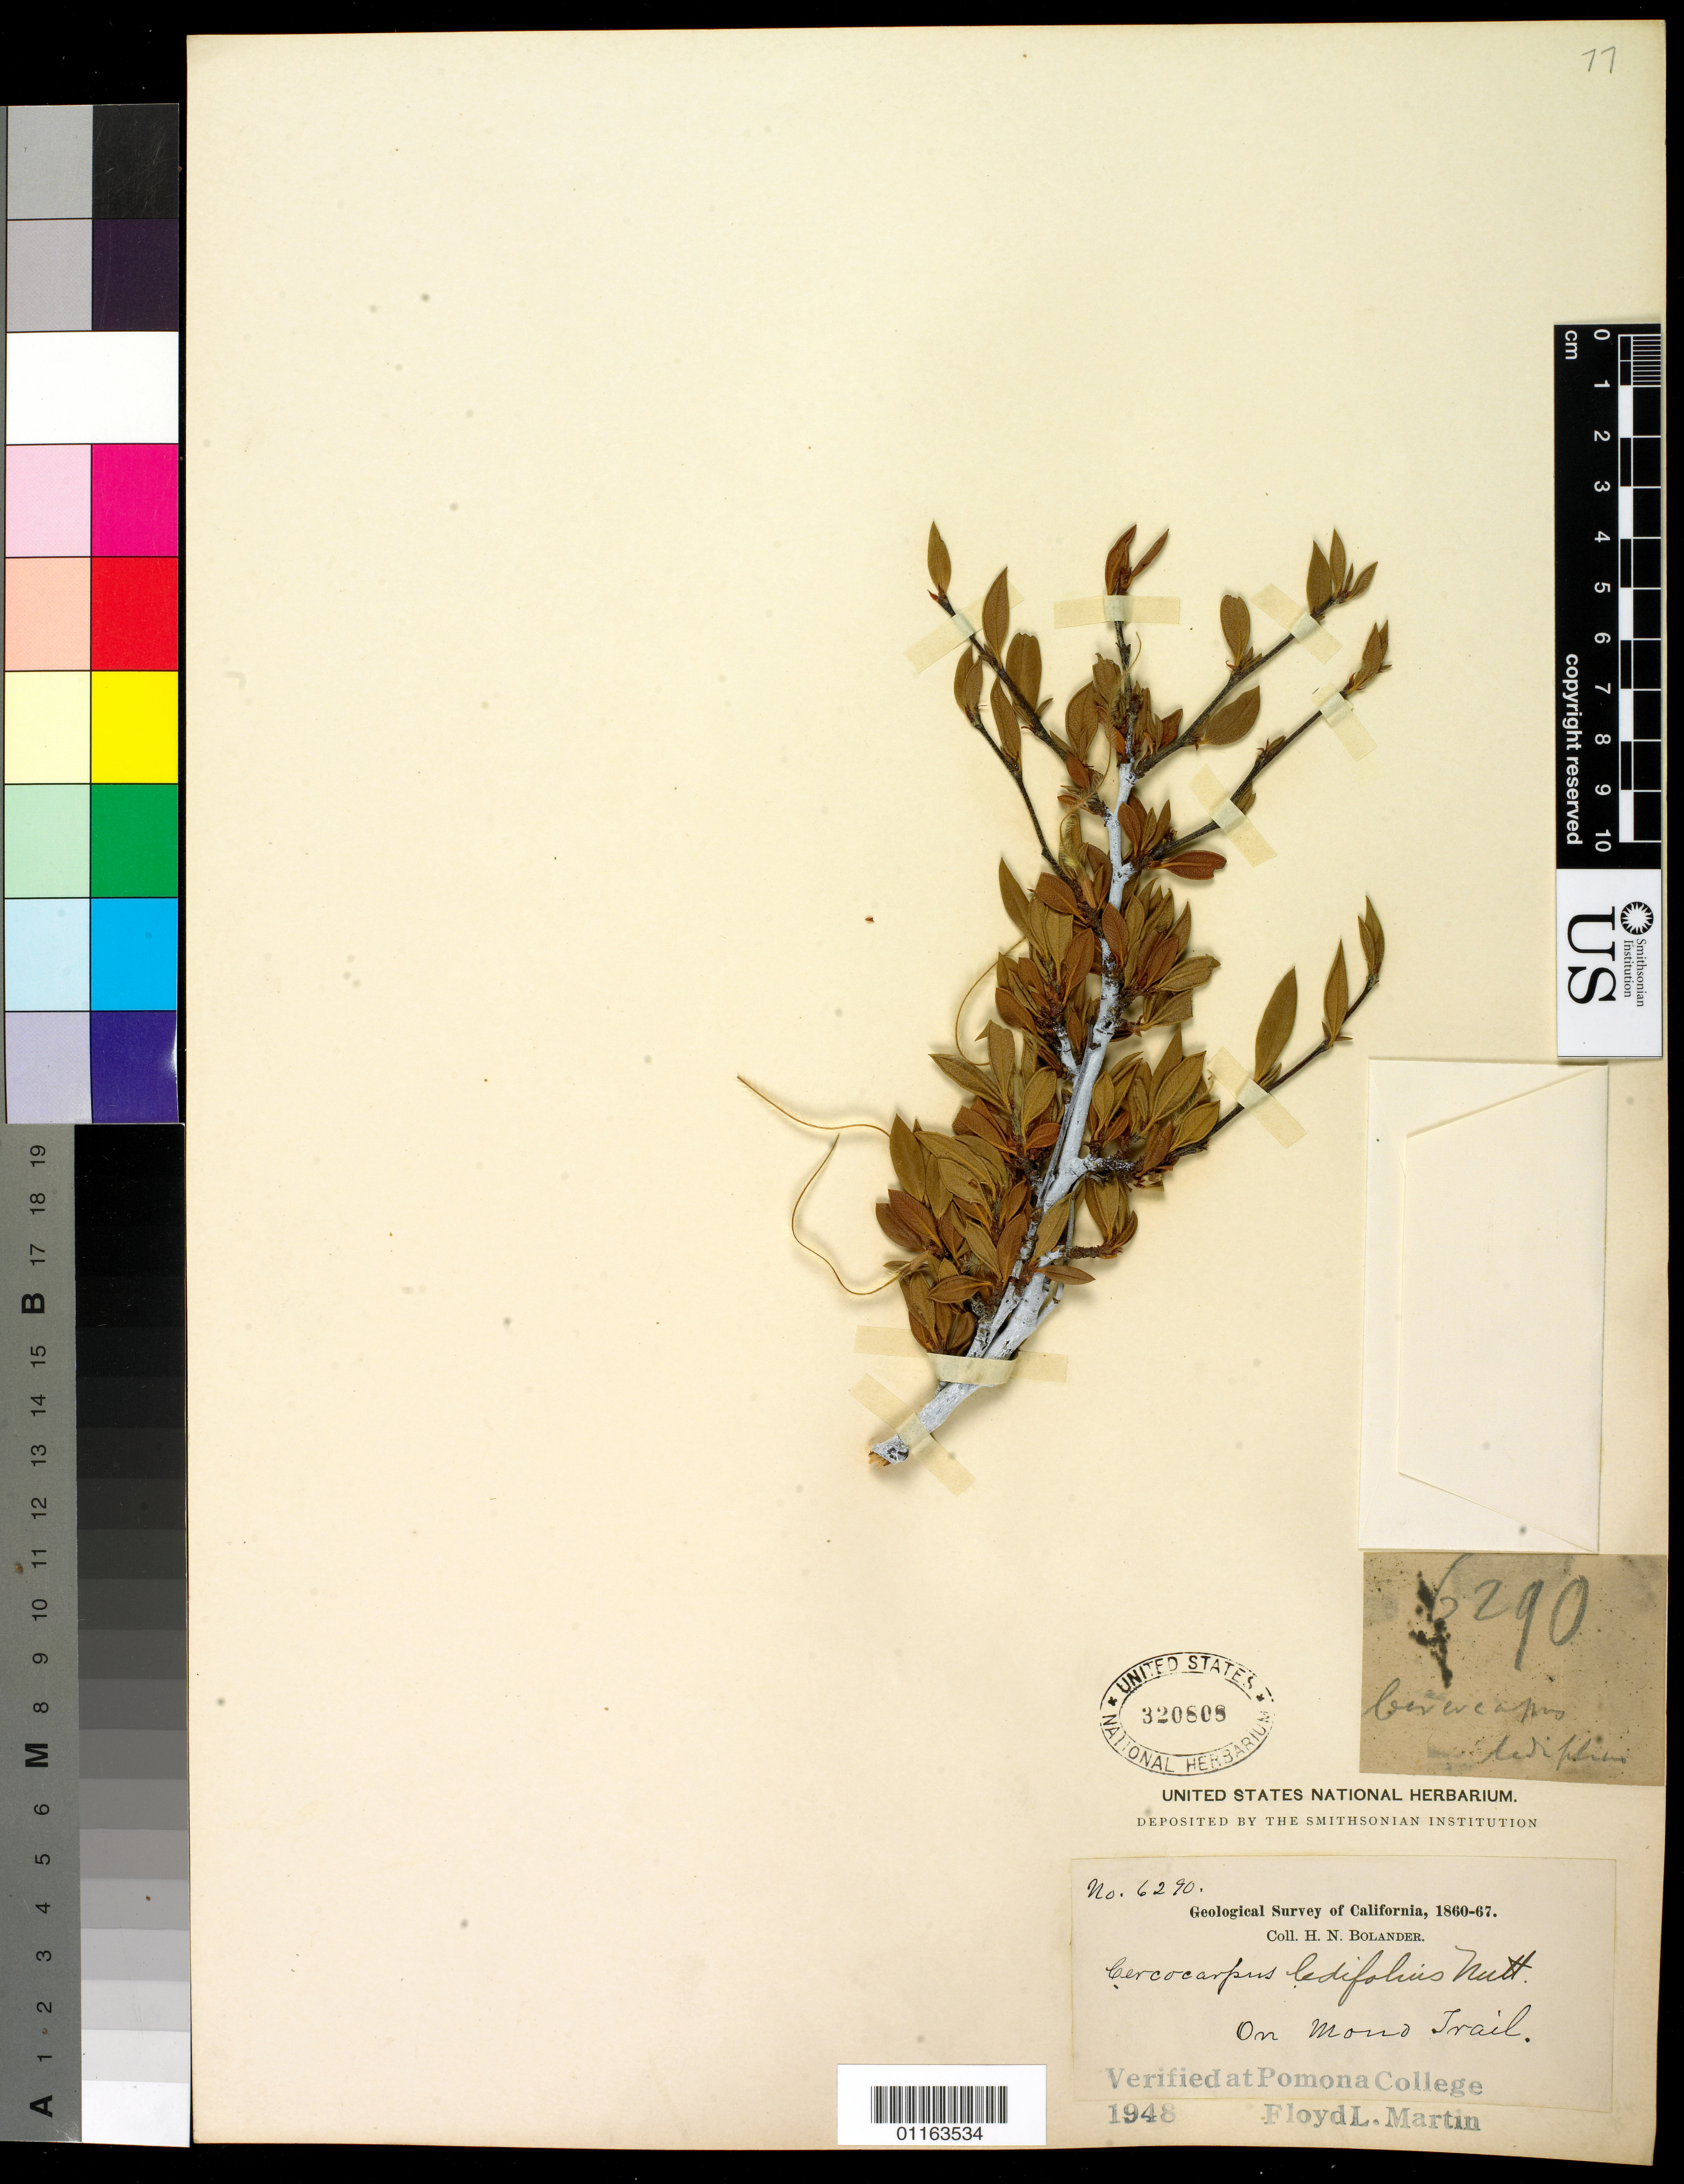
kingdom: Plantae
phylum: Tracheophyta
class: Magnoliopsida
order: Rosales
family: Rosaceae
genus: Cercocarpus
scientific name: Cercocarpus ledifolius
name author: Nutt.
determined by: Martin, F. L.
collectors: H. Bolander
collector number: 6290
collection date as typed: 1860 to -- --- 1867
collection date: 1860/1867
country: United States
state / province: California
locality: Mono Trail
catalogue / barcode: US 320819